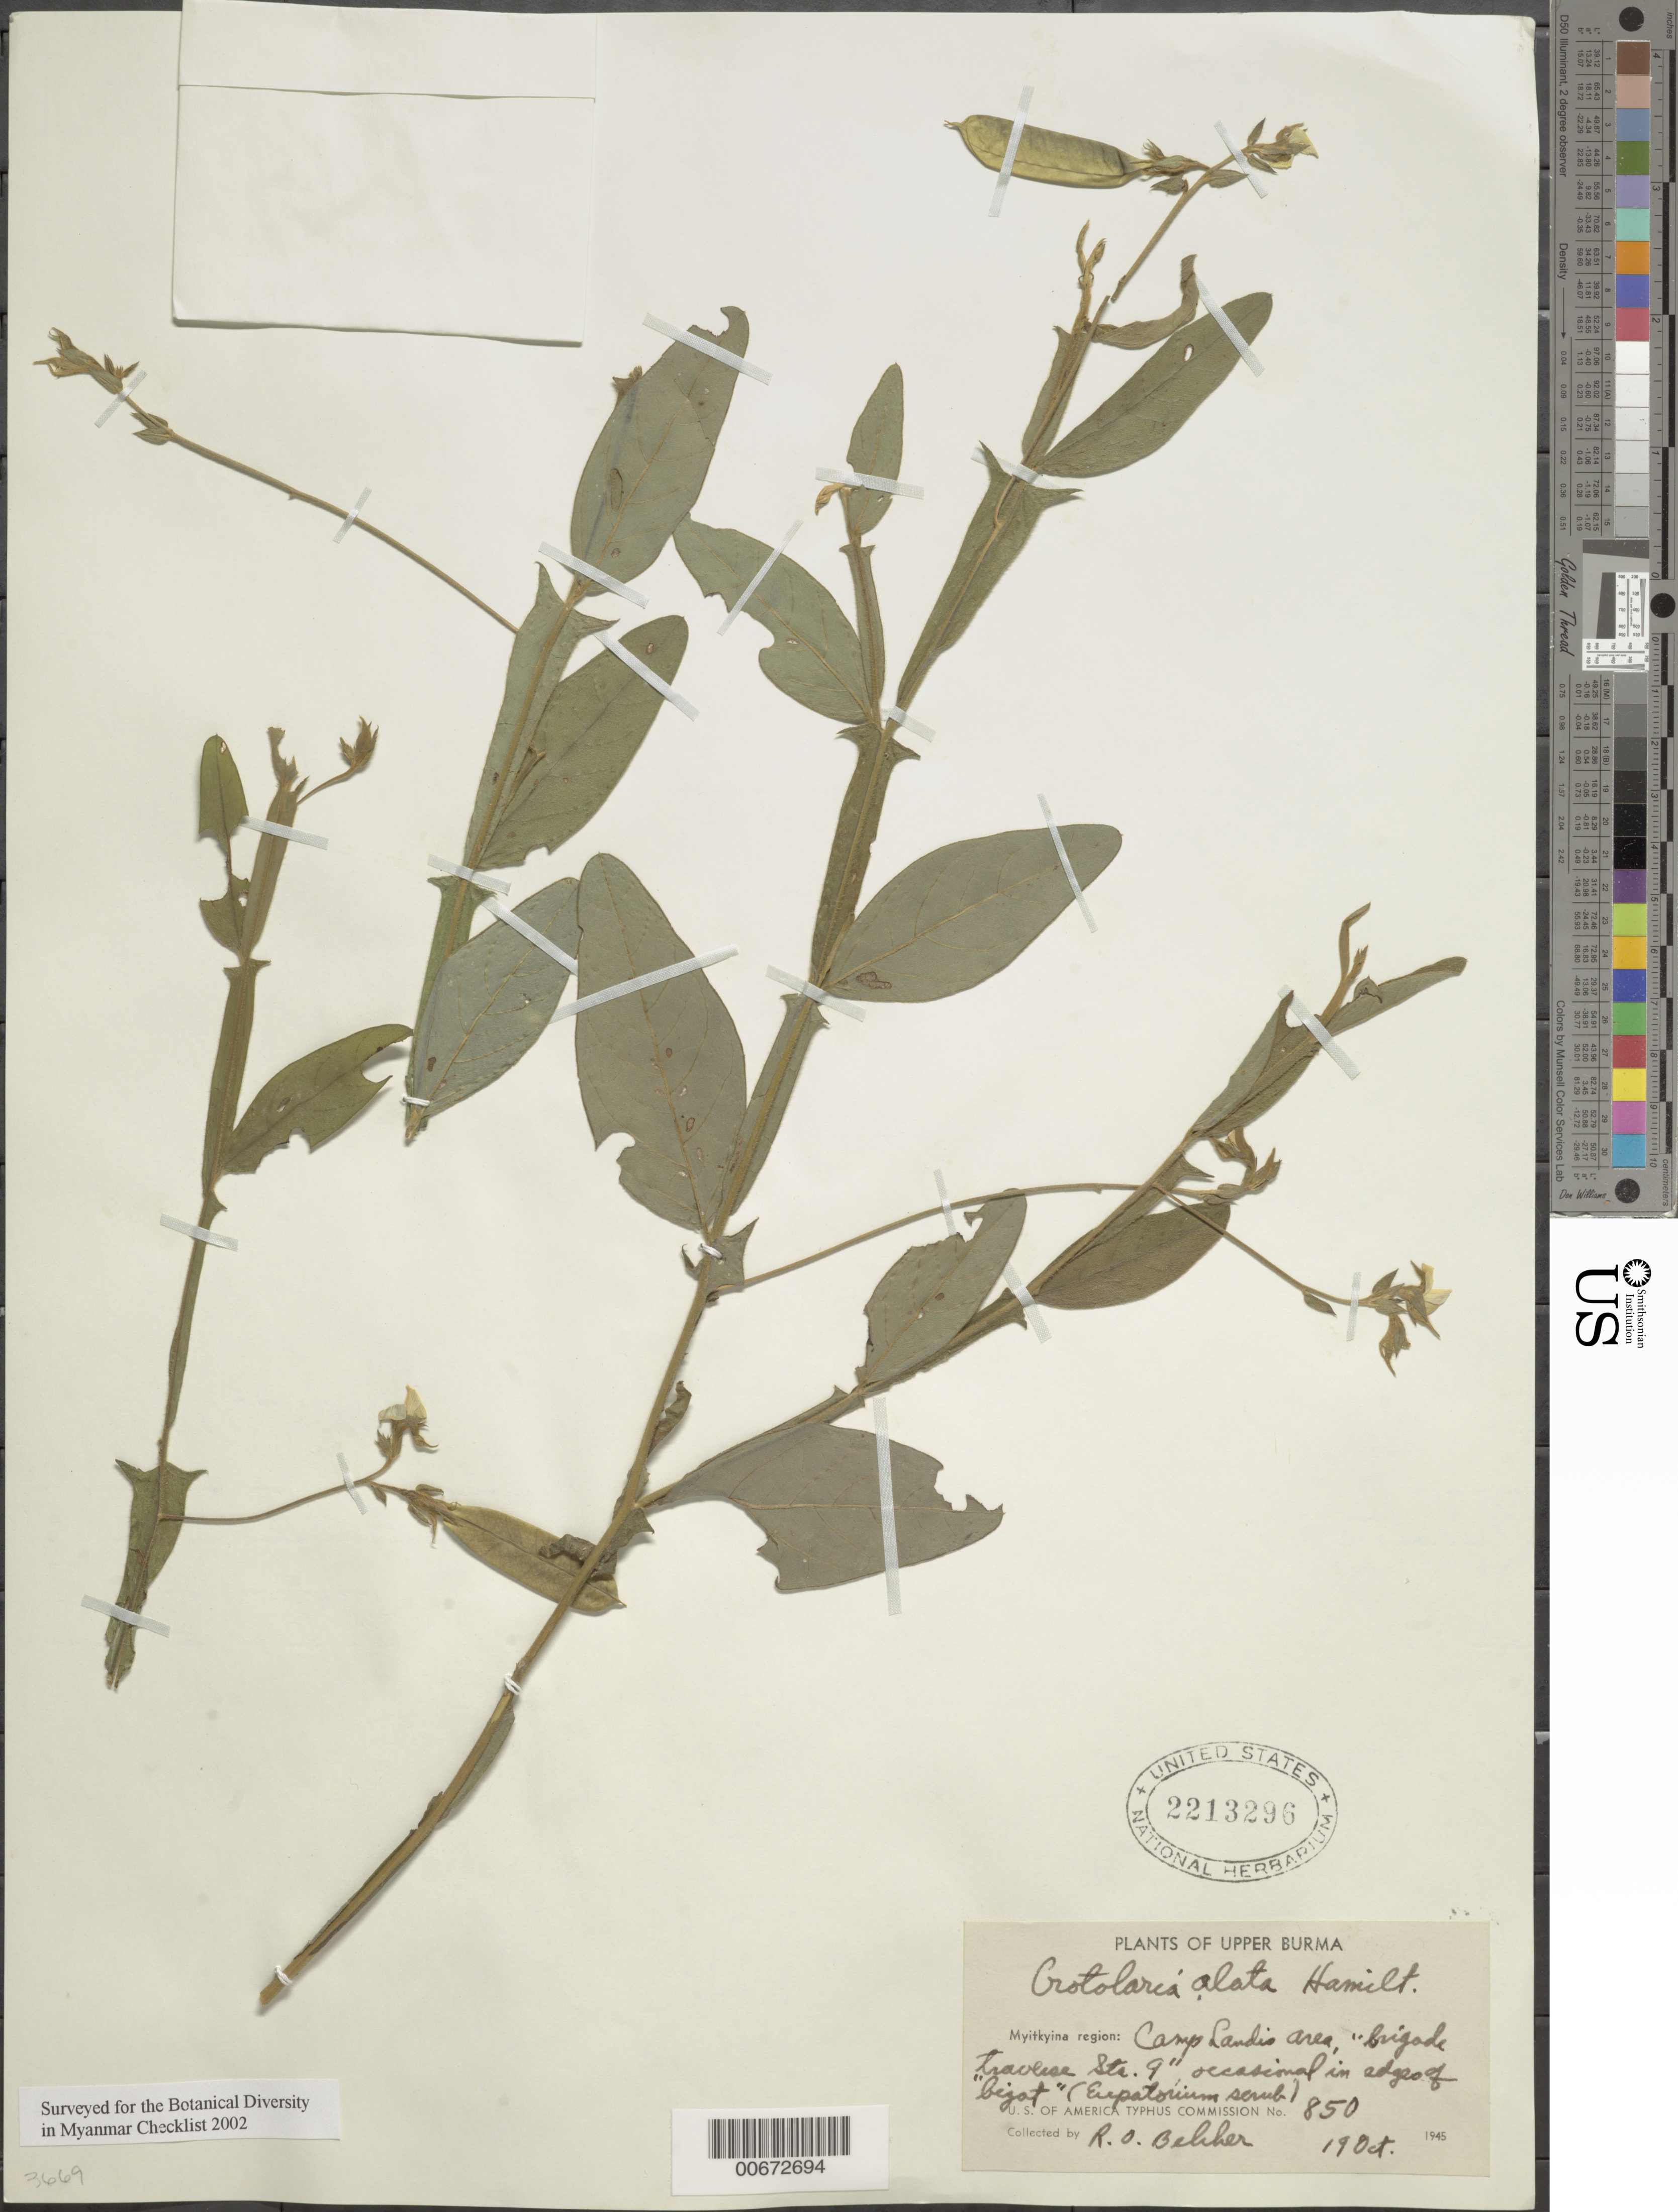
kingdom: Plantae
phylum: Tracheophyta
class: Magnoliopsida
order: Fabales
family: Fabaceae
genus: Crotalaria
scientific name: Crotalaria alata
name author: Buch.-Ham. ex D. Don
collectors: R. Belcher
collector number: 850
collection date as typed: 19 Oct 1945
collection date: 1945-10-19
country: Myanmar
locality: Upper Burma, Myitkyina region, Camp Landis area Brigade Traverse.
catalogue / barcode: US 2213296